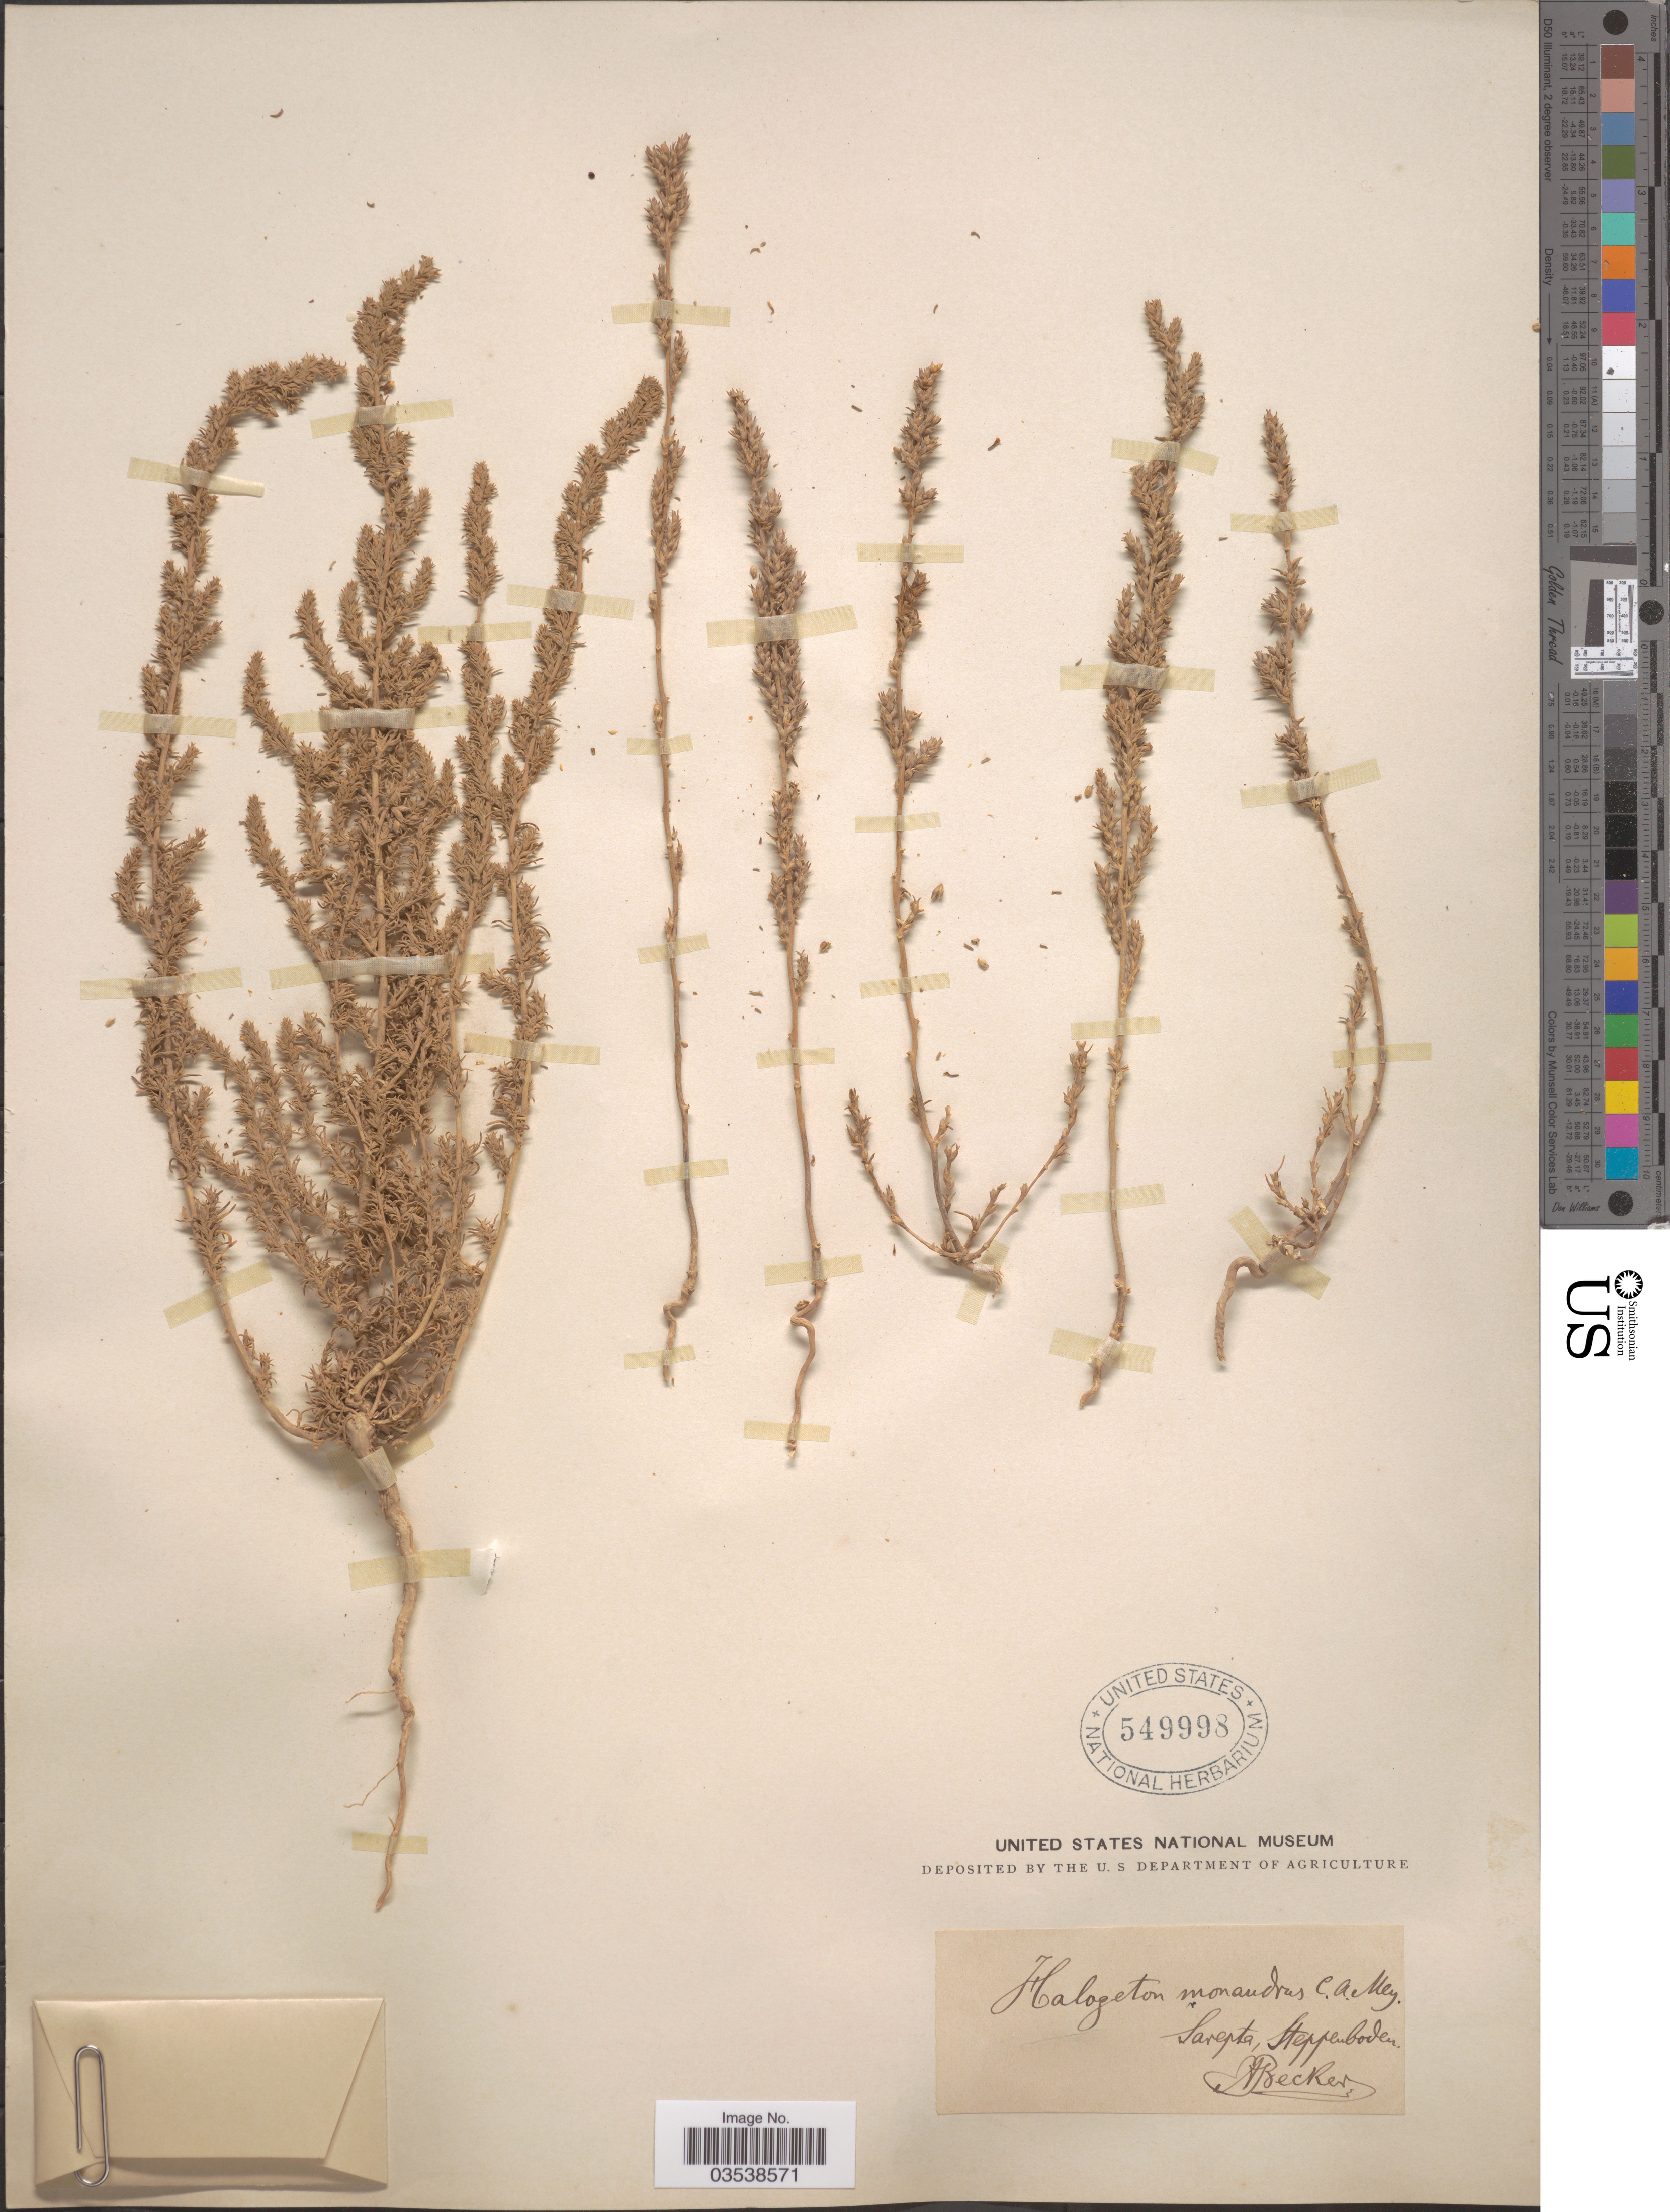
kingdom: Plantae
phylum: Tracheophyta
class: Magnoliopsida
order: Caryophyllales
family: Amaranthaceae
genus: Ofaiston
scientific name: Ofaiston monandrum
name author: Moq.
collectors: A. Becker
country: Russian Federation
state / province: Volgograd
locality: Sarepta, Steppenboden.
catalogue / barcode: US 549998